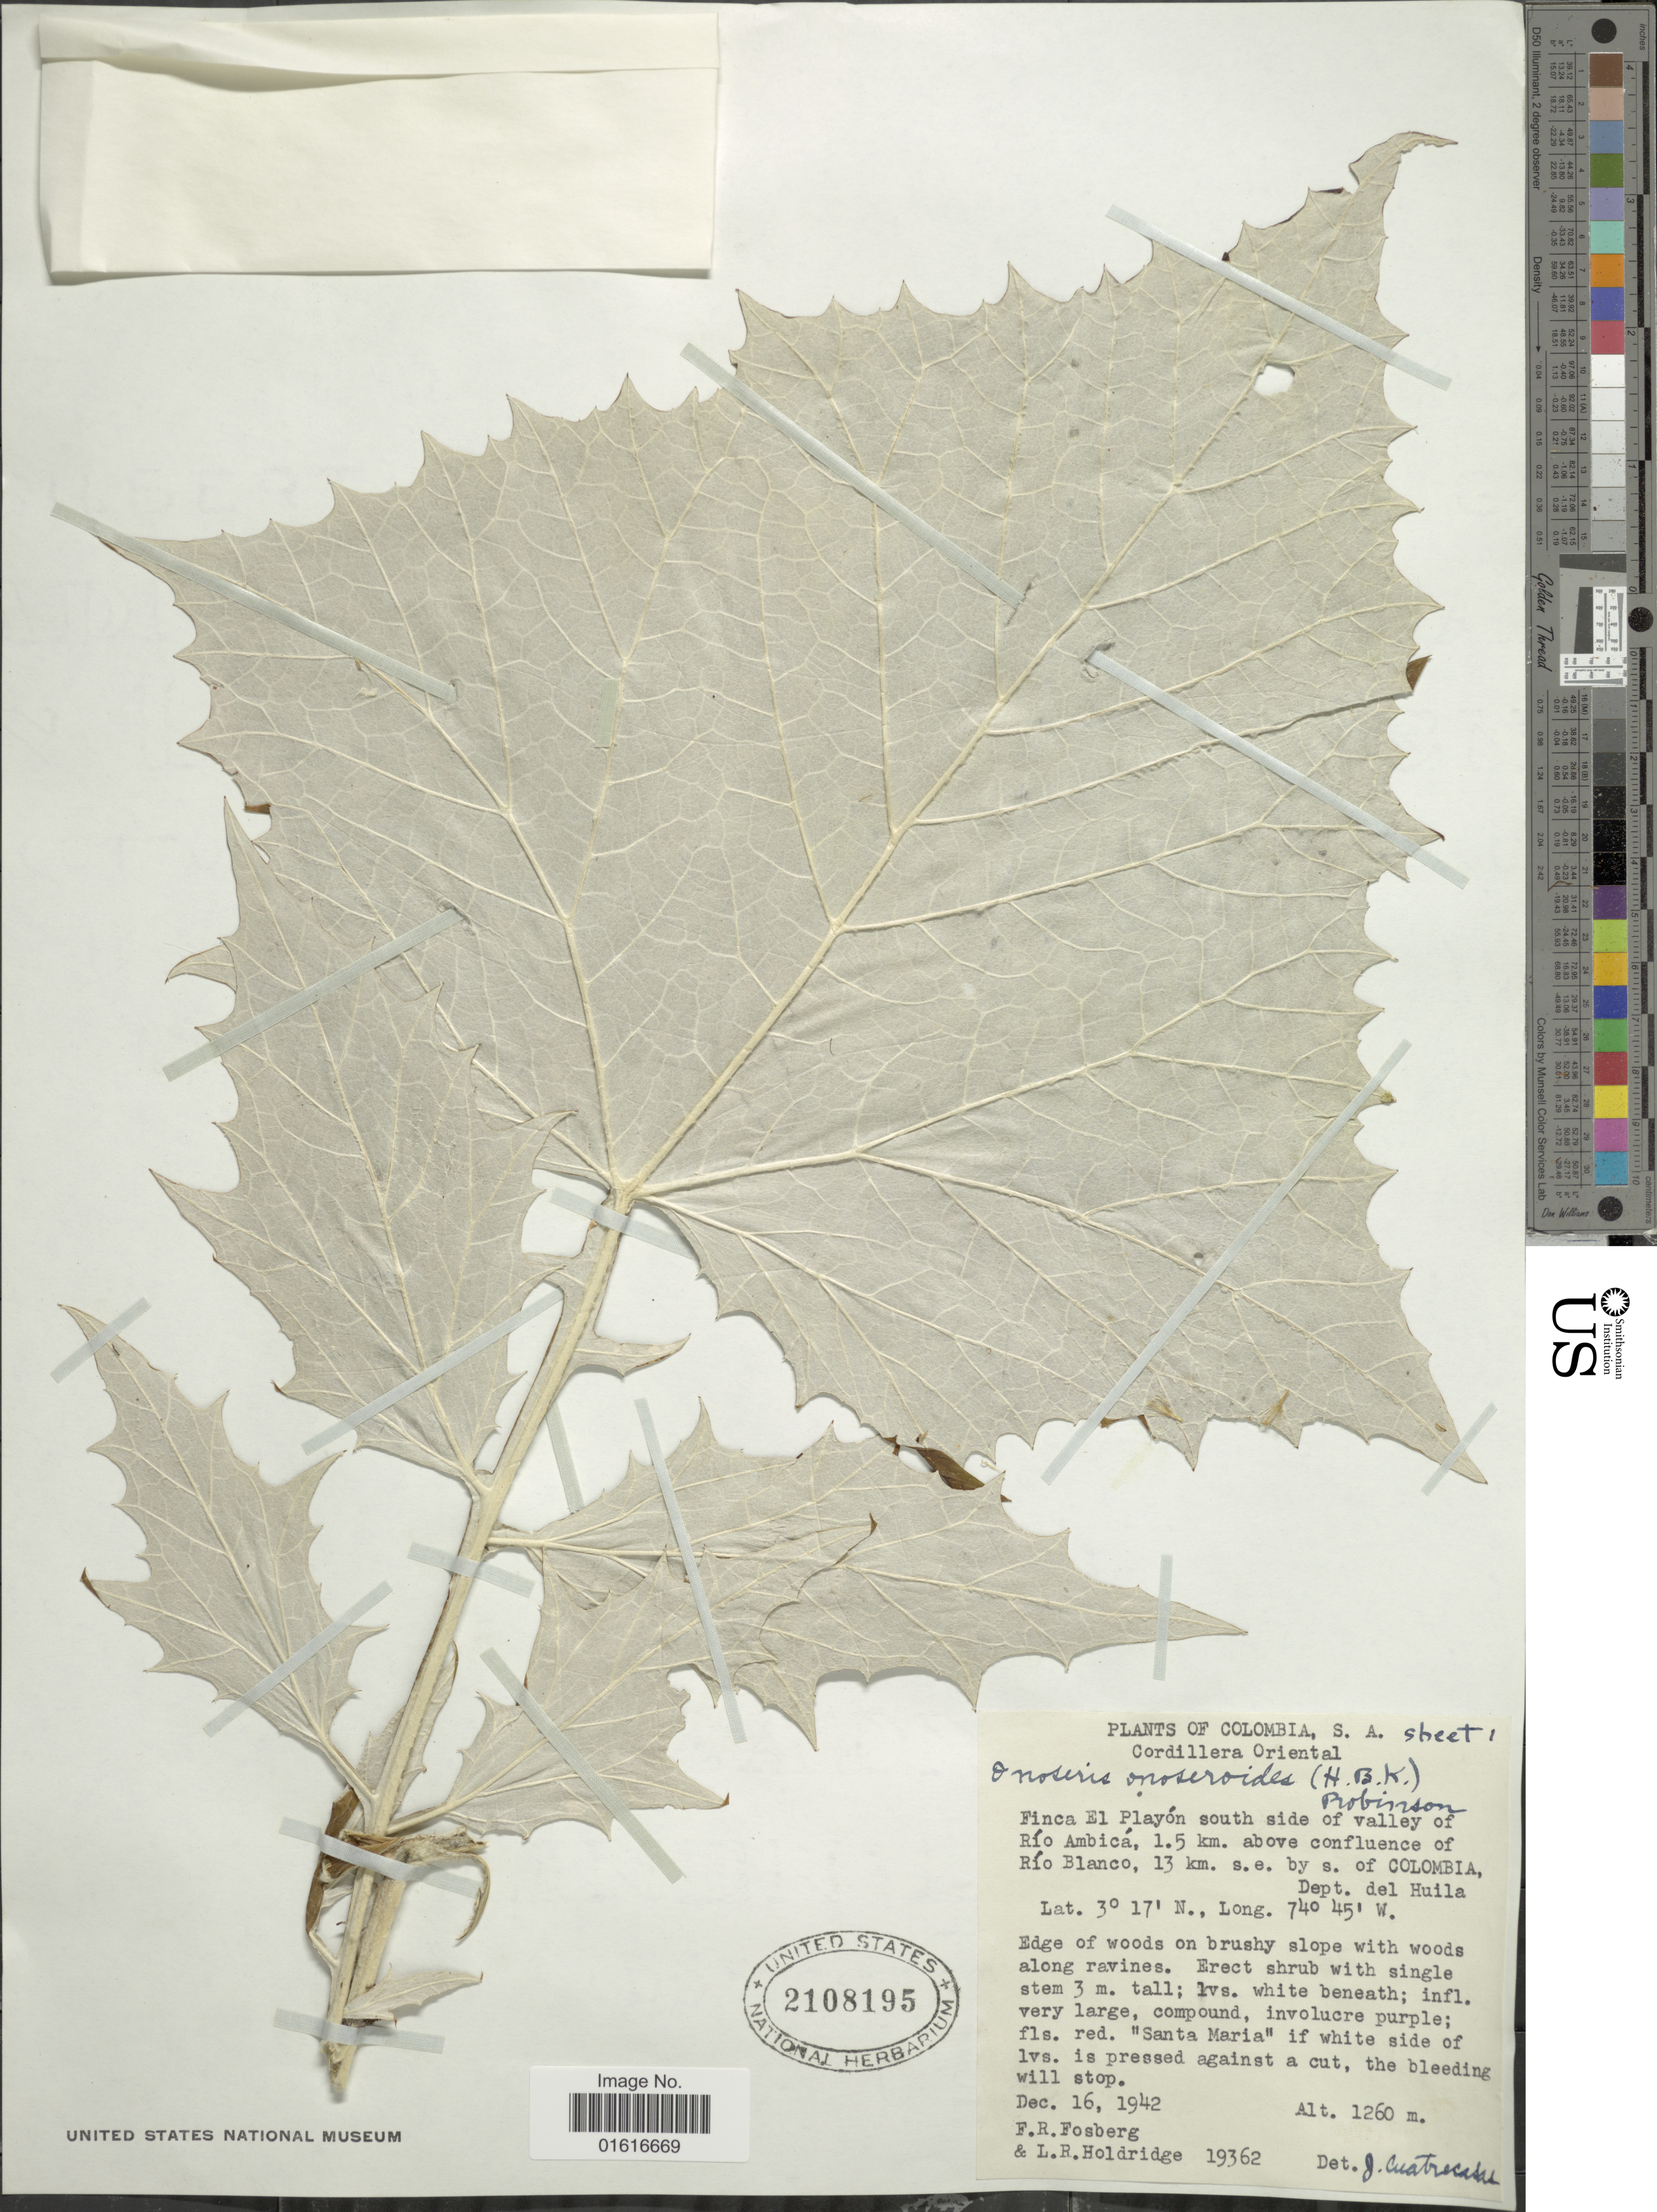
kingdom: Plantae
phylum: Tracheophyta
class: Magnoliopsida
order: Asterales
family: Asteraceae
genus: Onoseris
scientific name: Onoseris onoseroides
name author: (Kunth) B.L. Rob.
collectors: F. R. Fosberg & L. Holdridge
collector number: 19362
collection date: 1942-12-16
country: Colombia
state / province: Huila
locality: Cordillera Oriental, Finca El Playon south side of valley of Rio Ambica, 1.5 km above confluence of Rio Blanco, 13 km s.e. by s. of Colombia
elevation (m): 1260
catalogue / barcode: US 2108195